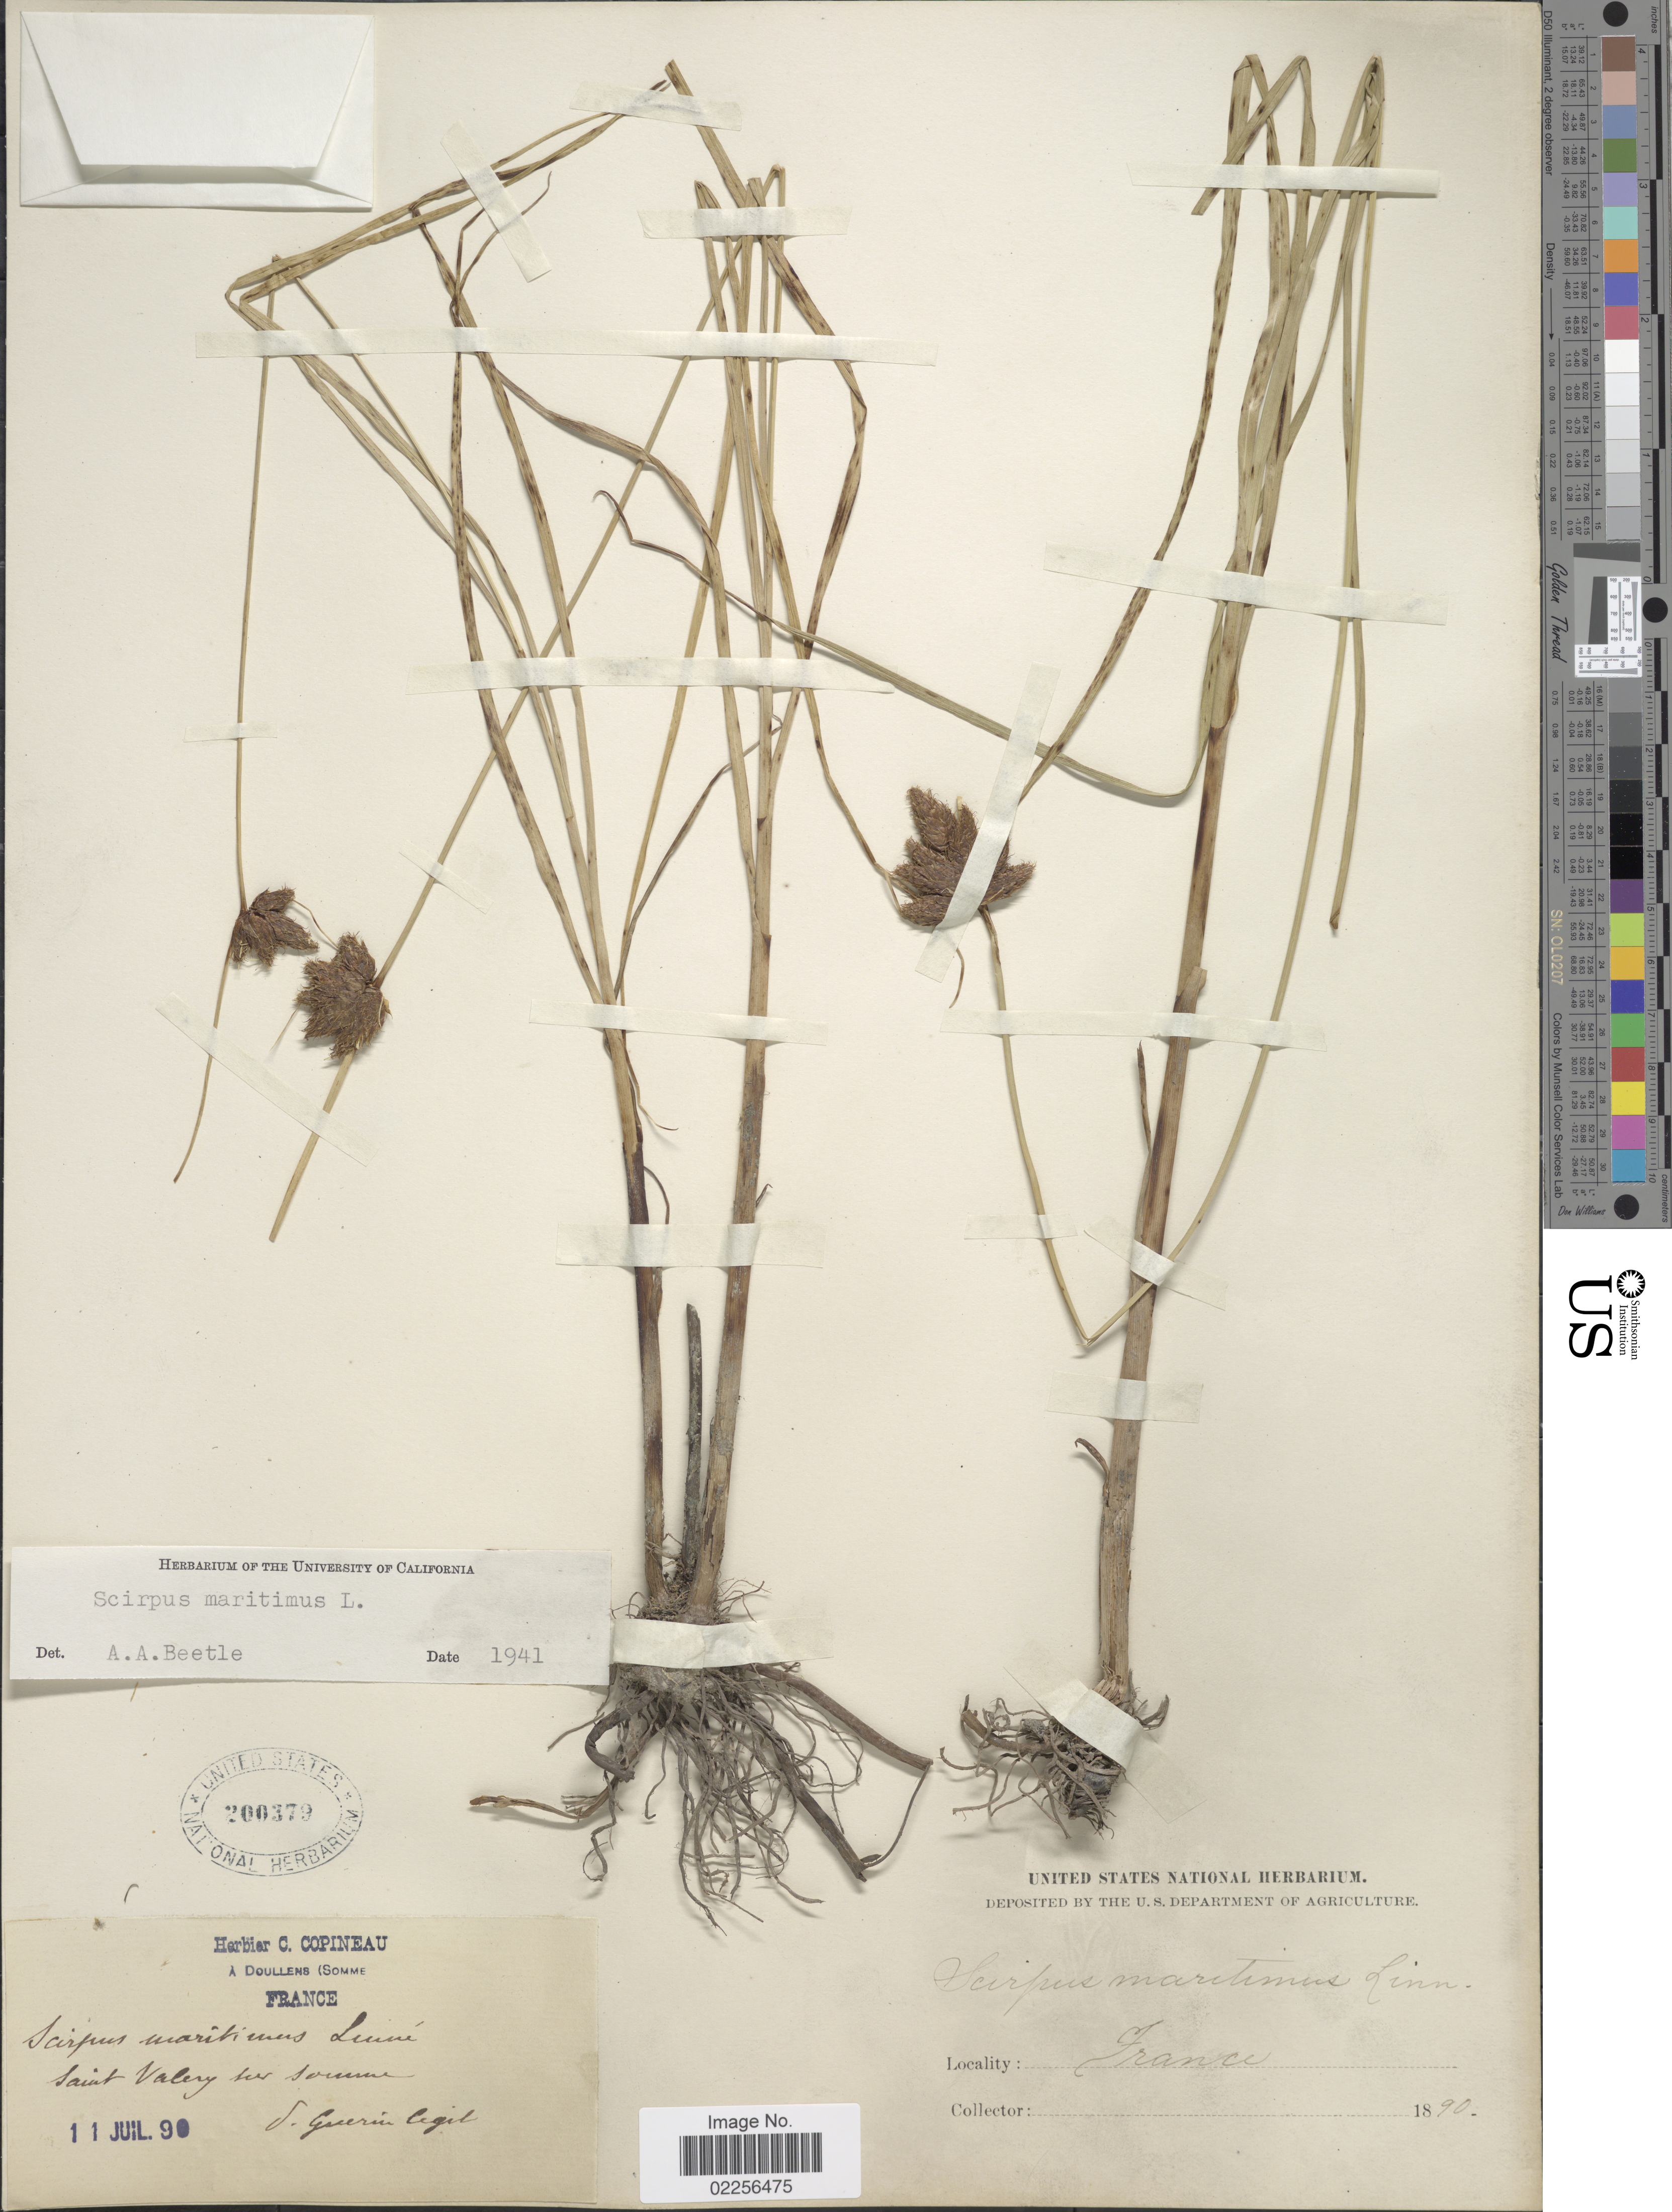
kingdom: Plantae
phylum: Tracheophyta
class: Liliopsida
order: Poales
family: Cyperaceae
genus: Bolboschoenus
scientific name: Bolboschoenus maritimus subsp. maritimus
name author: (L.) Palla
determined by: Strong, Mark T., (BOT), Smithsonian Institution - National Museum of Natural History (UNITED STATES)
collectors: S. Guerin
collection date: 1890-07-11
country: France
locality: Saint Valery sur somme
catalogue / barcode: US 200379